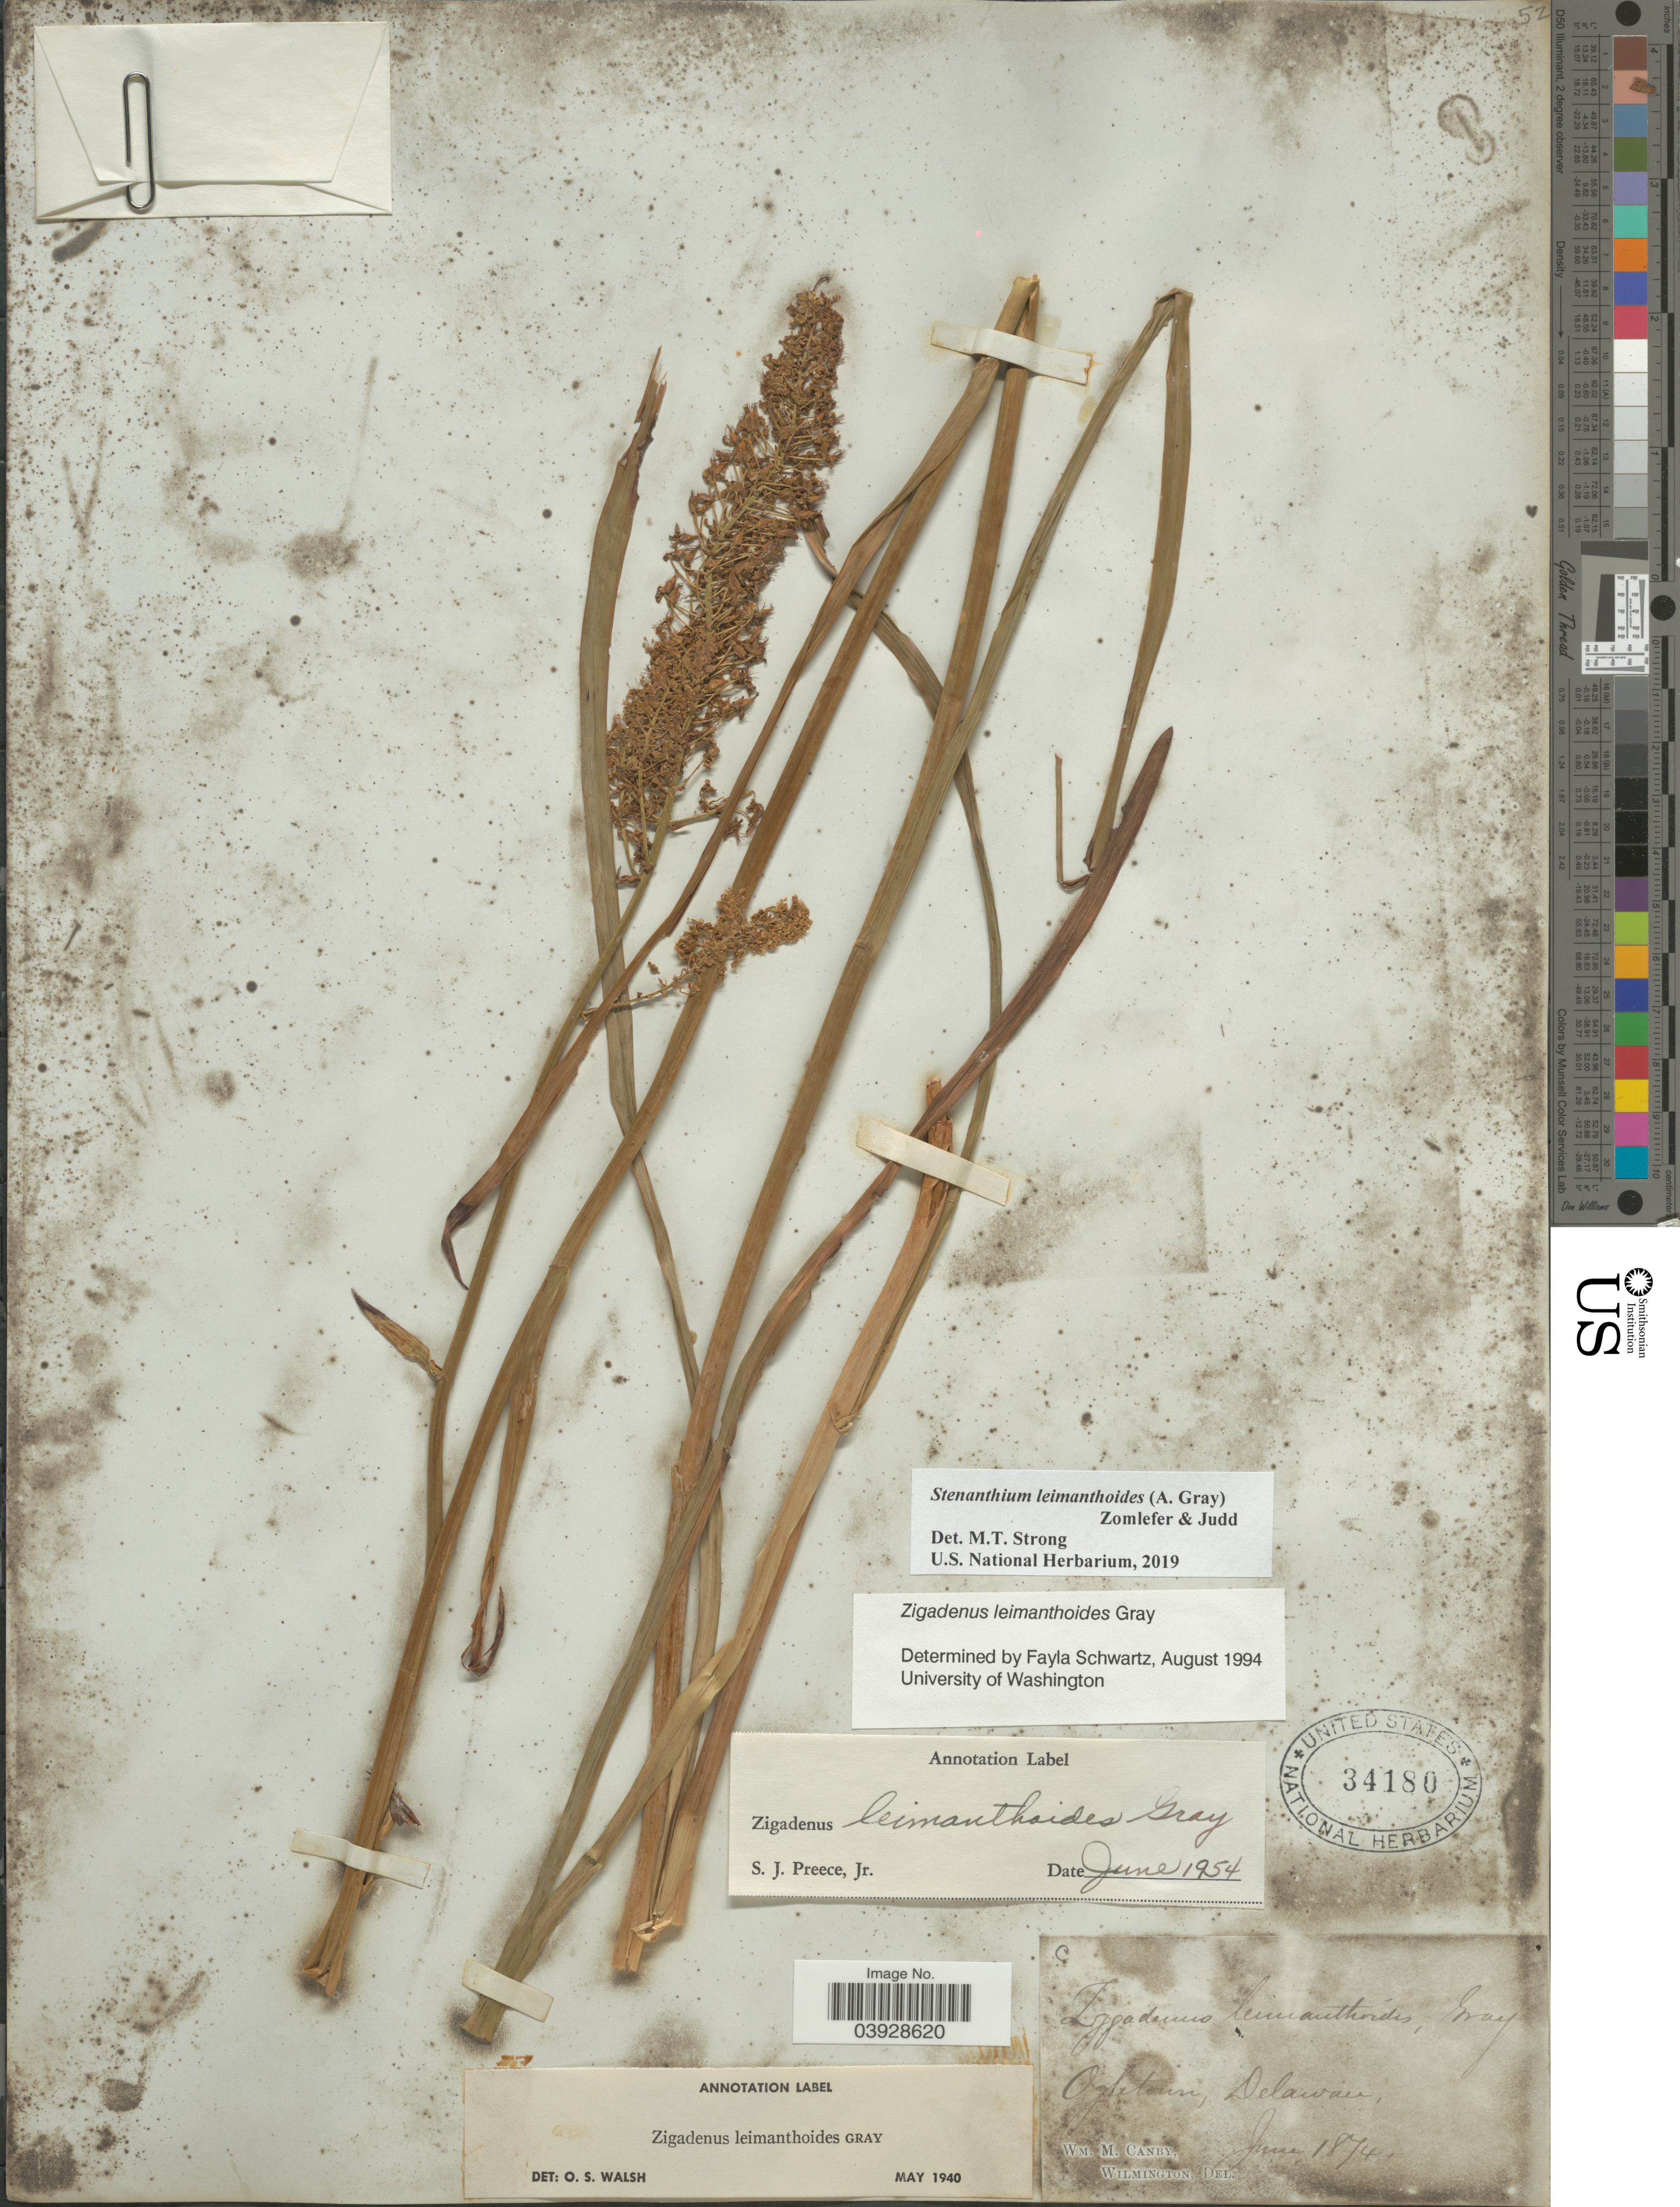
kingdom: Plantae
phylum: Tracheophyta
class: Liliopsida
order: Liliales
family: Melanthiaceae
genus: Stenanthium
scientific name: Stenanthium leimanthoides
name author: (A. Gray) Zomlefer & Judd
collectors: W. Canby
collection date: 1874-06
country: United States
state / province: Delaware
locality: Ogletown.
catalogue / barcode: US 34180